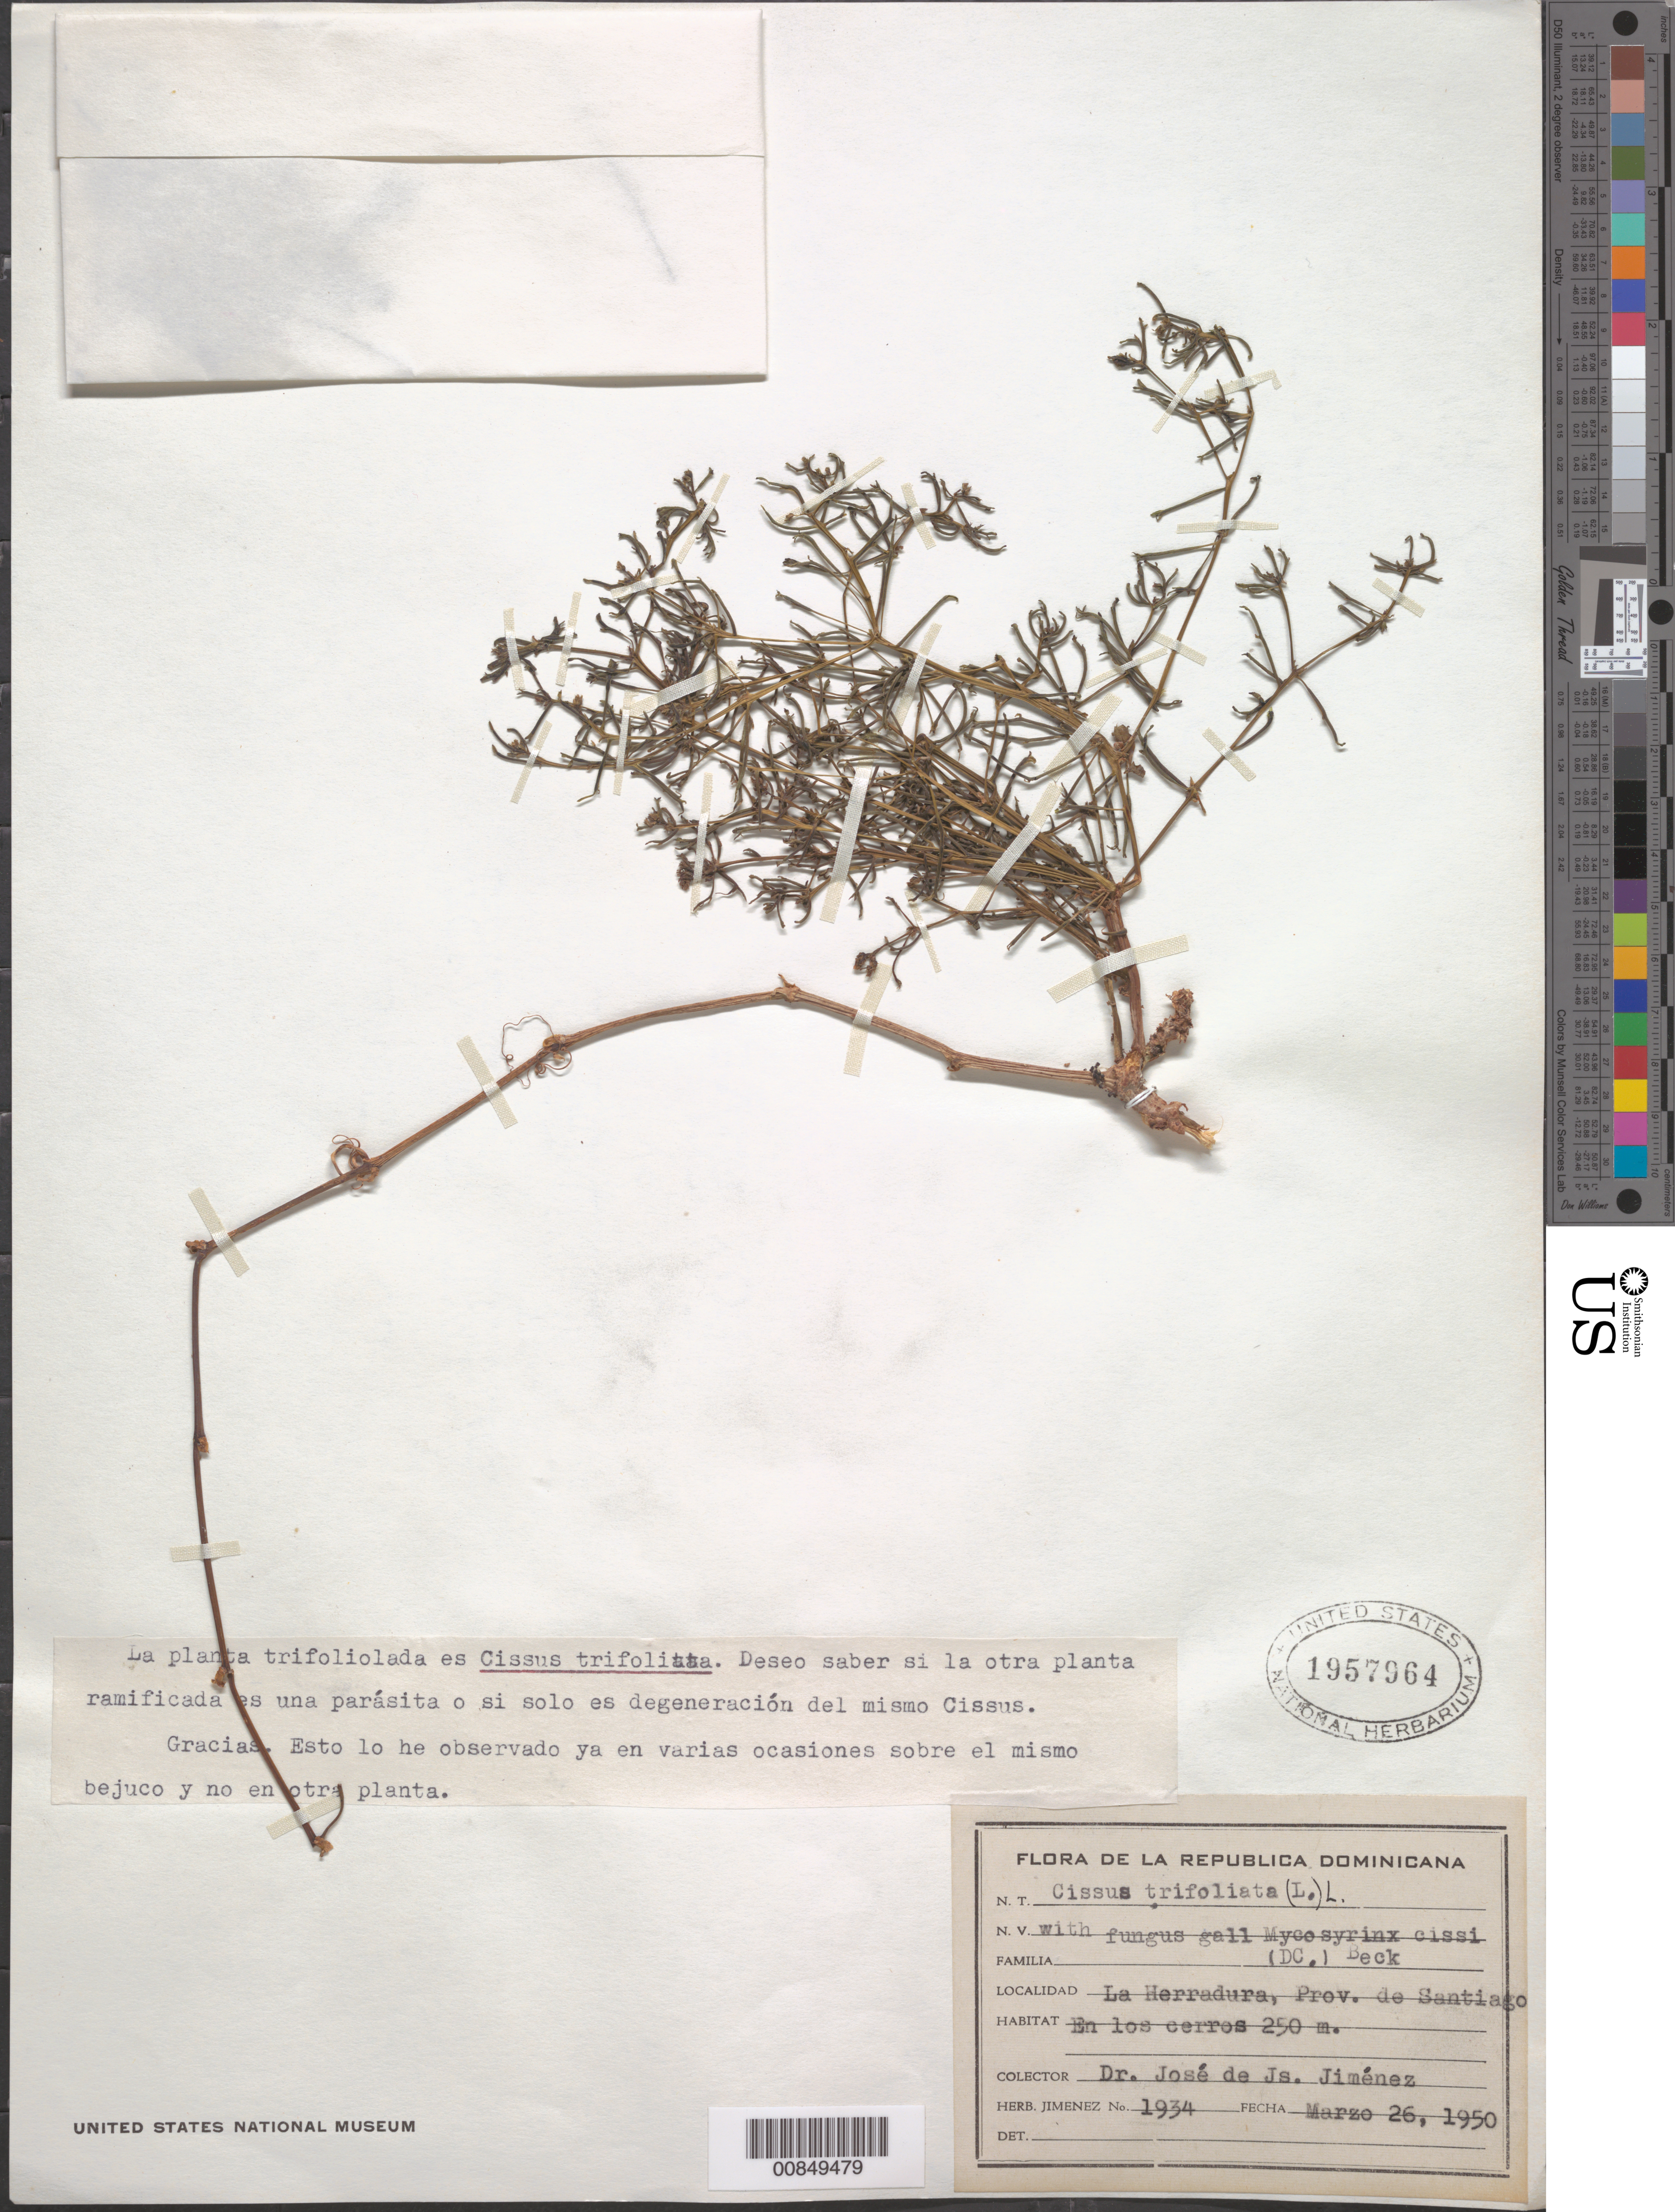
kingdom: Plantae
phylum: Tracheophyta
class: Magnoliopsida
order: Vitales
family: Vitaceae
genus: Cissus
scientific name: Cissus trifoliata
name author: (L.) L.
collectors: J. J. Jiménez Almonte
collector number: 1934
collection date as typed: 26 Mar 1950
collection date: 1950-03-26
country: Dominican Republic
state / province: Santiago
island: Hispaniola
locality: La Herradura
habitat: En los cerros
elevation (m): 250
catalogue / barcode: US 1957964